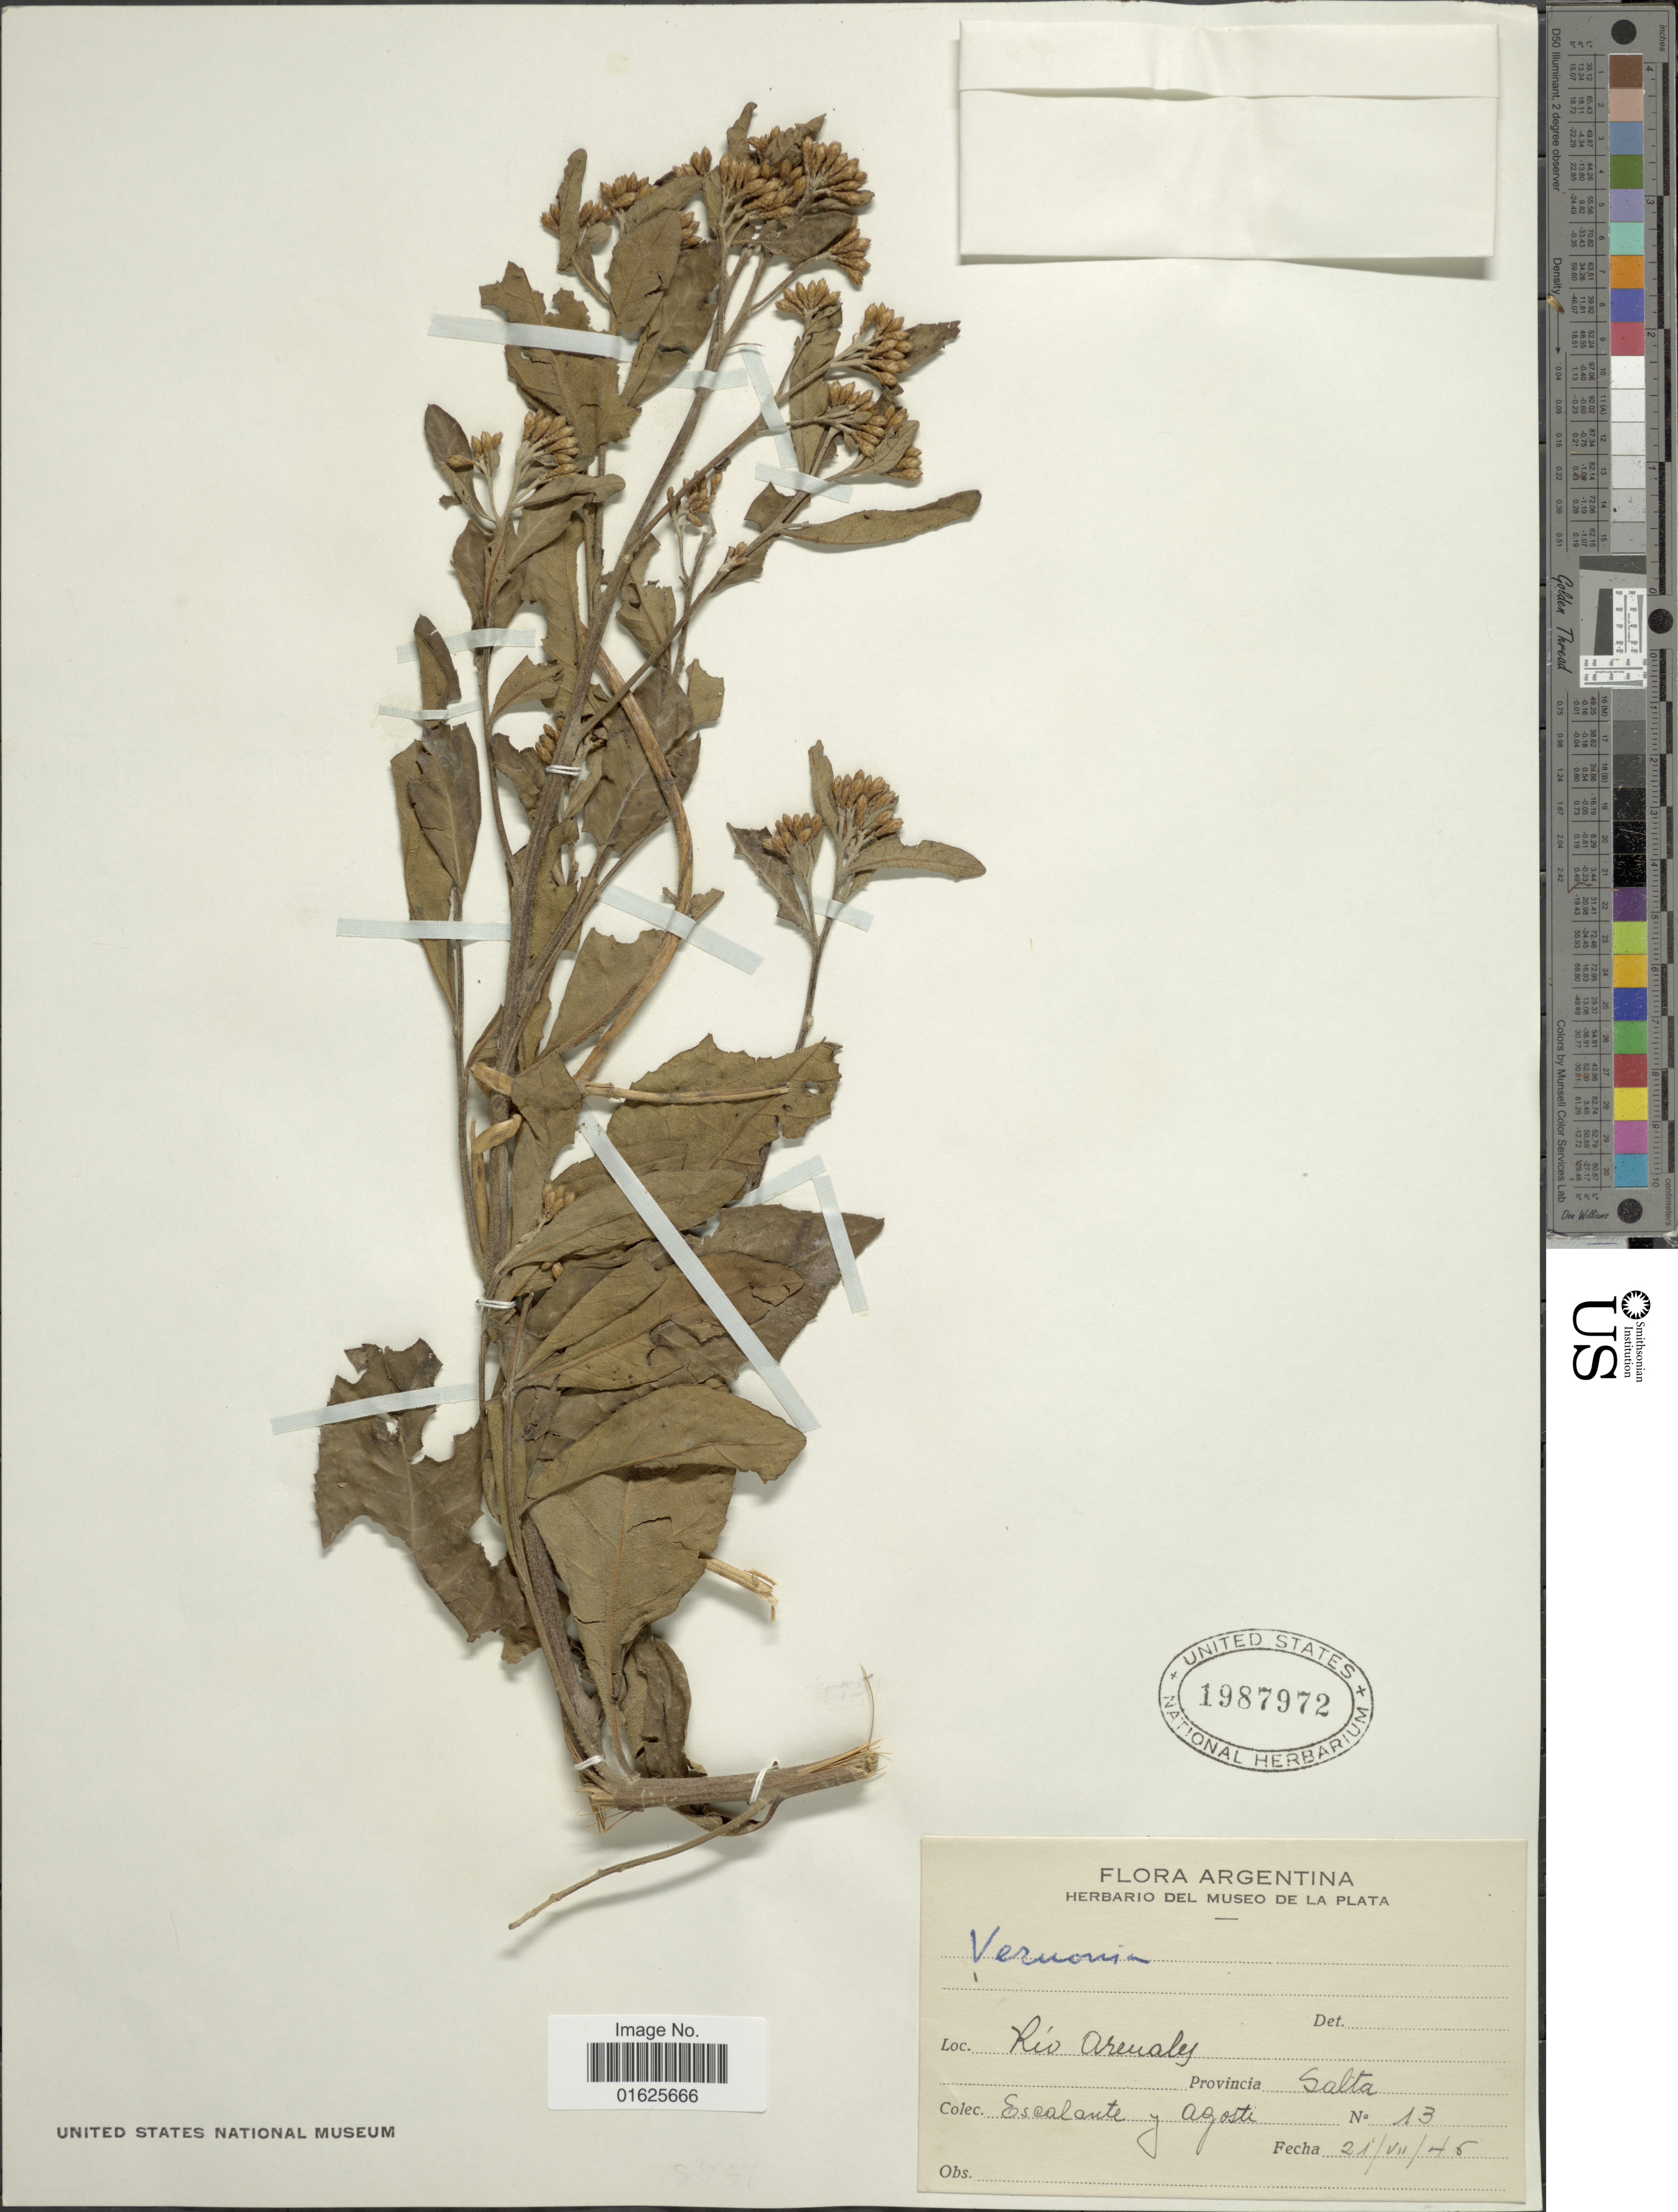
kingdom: Plantae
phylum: Tracheophyta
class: Magnoliopsida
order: Asterales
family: Asteraceae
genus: Vernonanthura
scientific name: Vernonanthura squamulosa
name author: (Hook. & Arn.) H. Rob.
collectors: Escalante & Agosti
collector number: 13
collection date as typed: Transcribed d/m/y: 21/7/46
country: Argentina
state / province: Salta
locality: Rio Arenales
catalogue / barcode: US 1987972